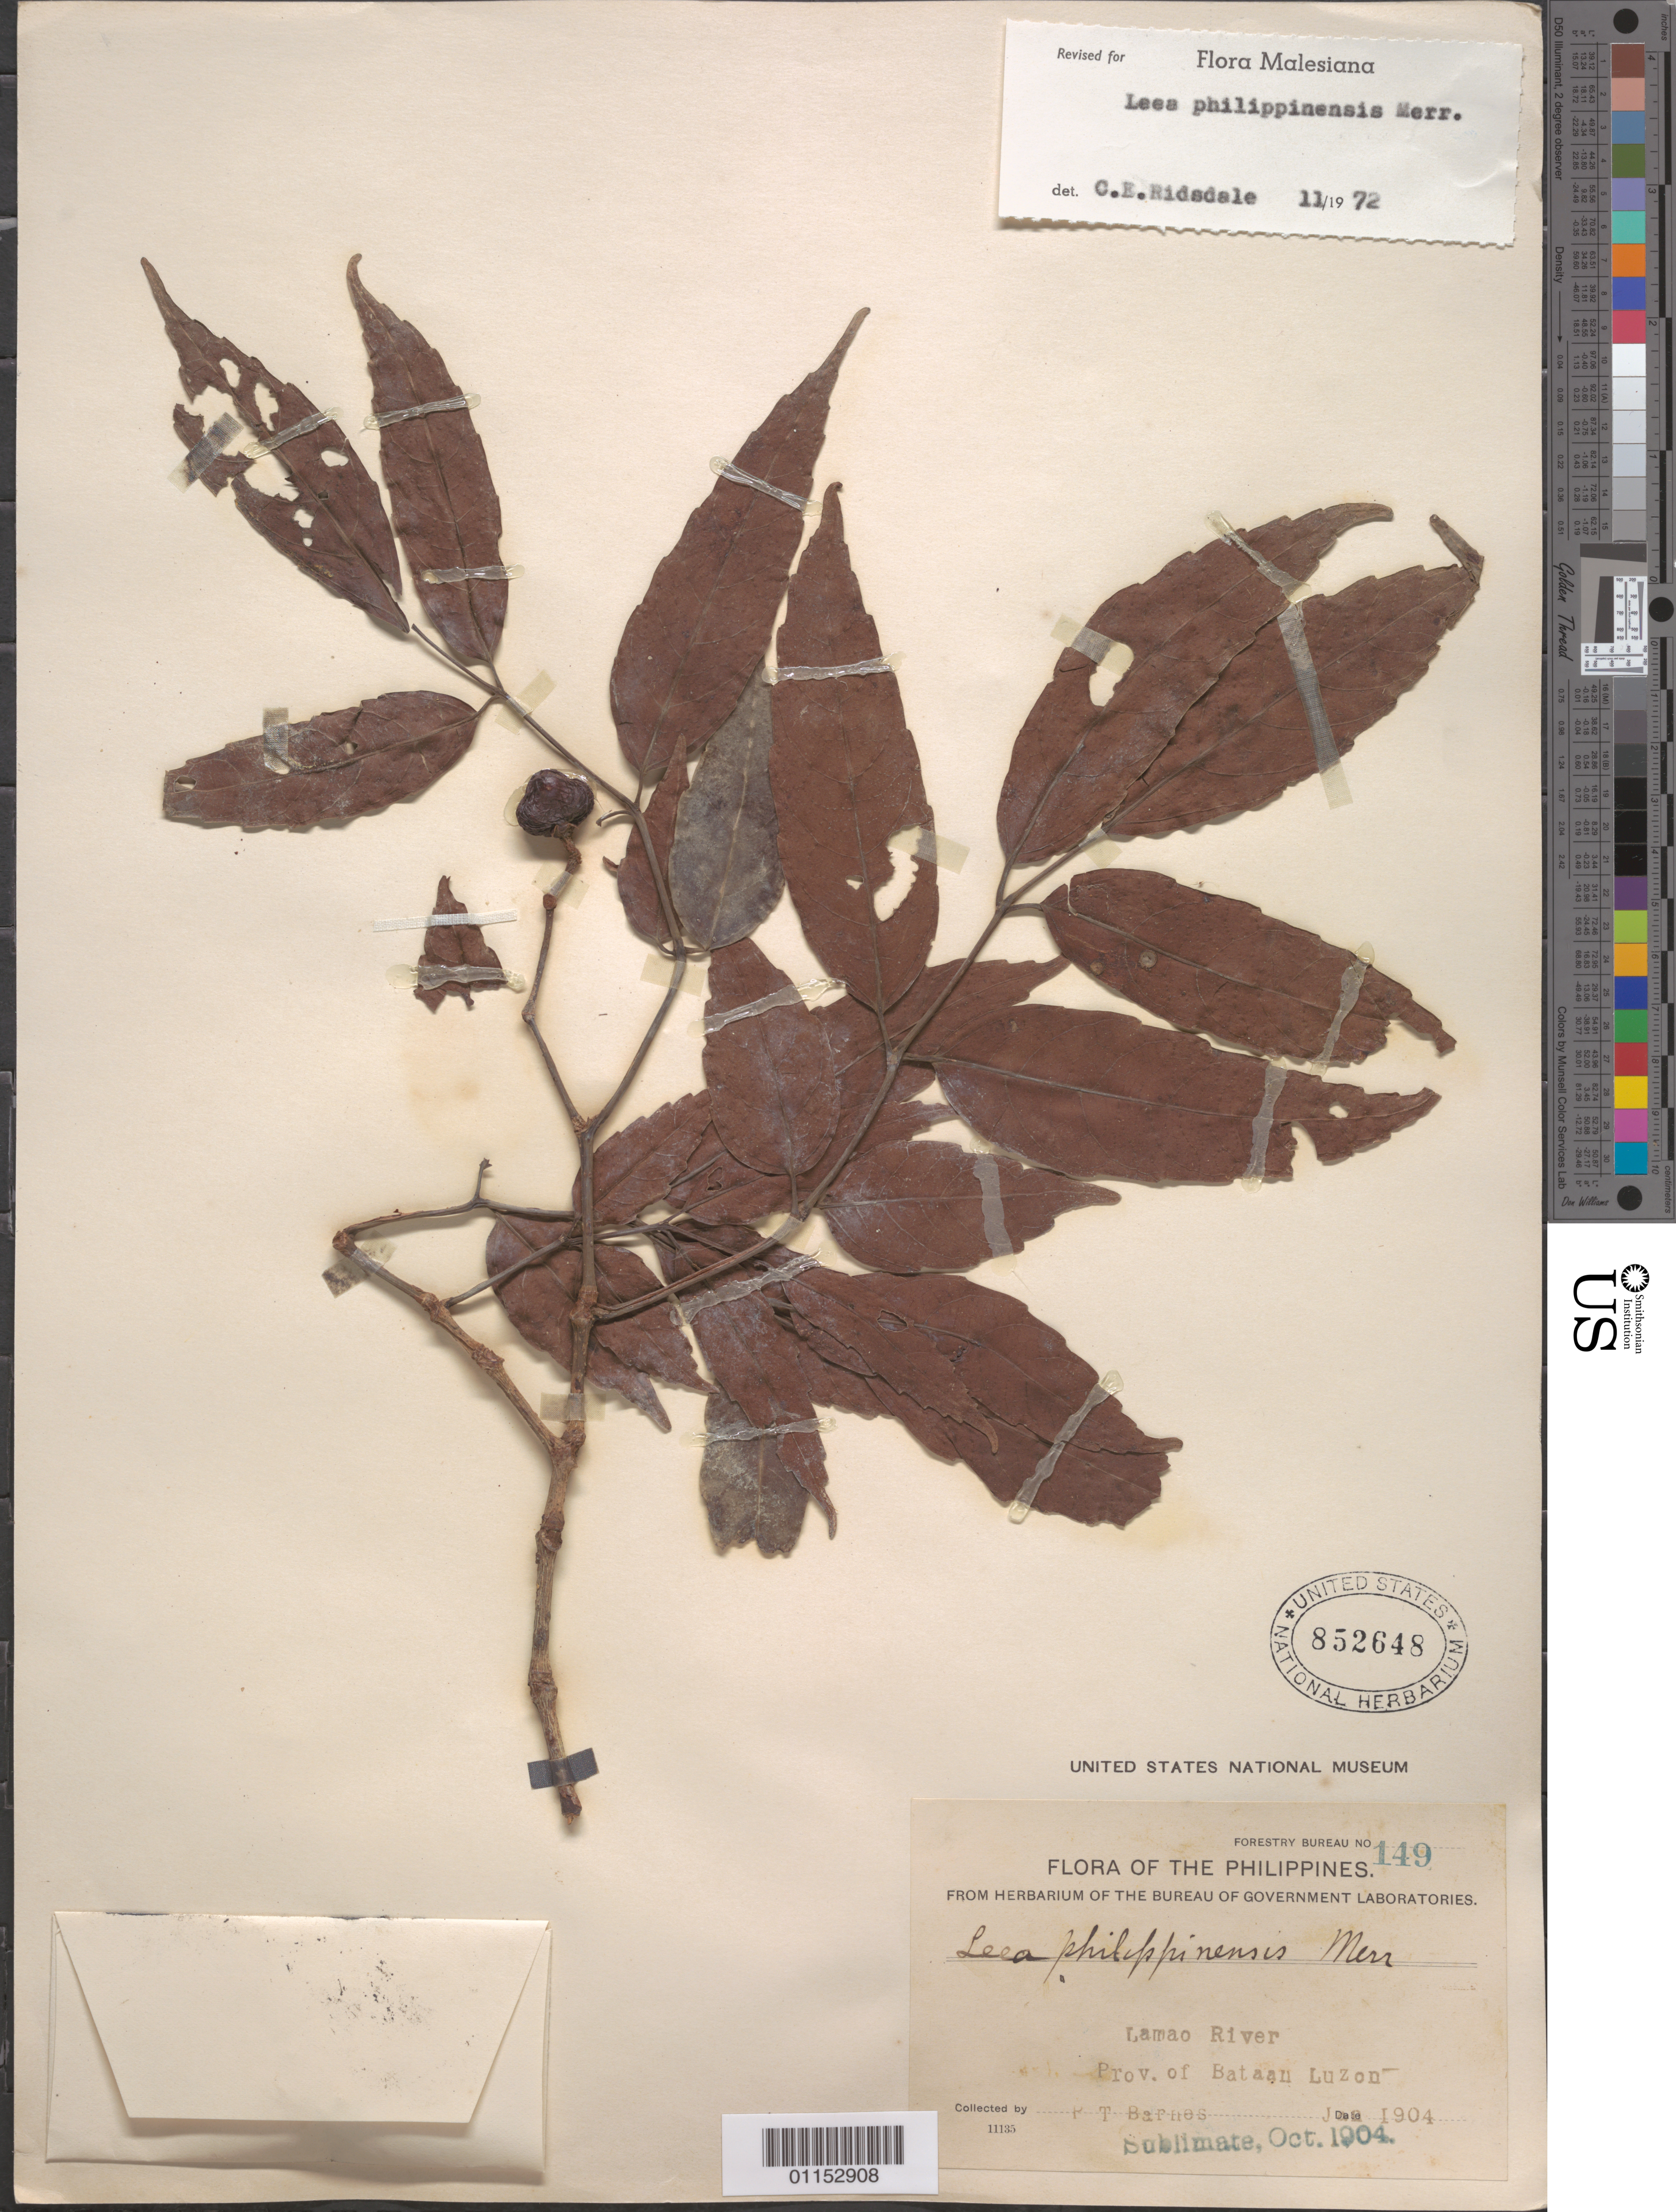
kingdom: Plantae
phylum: Tracheophyta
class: Magnoliopsida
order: Vitales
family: Vitaceae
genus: Leea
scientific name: Leea philippinensis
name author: Merr.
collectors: P. Barnes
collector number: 149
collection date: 1904-01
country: Philippines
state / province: Central Luzon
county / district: Bataan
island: Luzon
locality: Lamao River, Luzon.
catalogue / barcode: US 852648